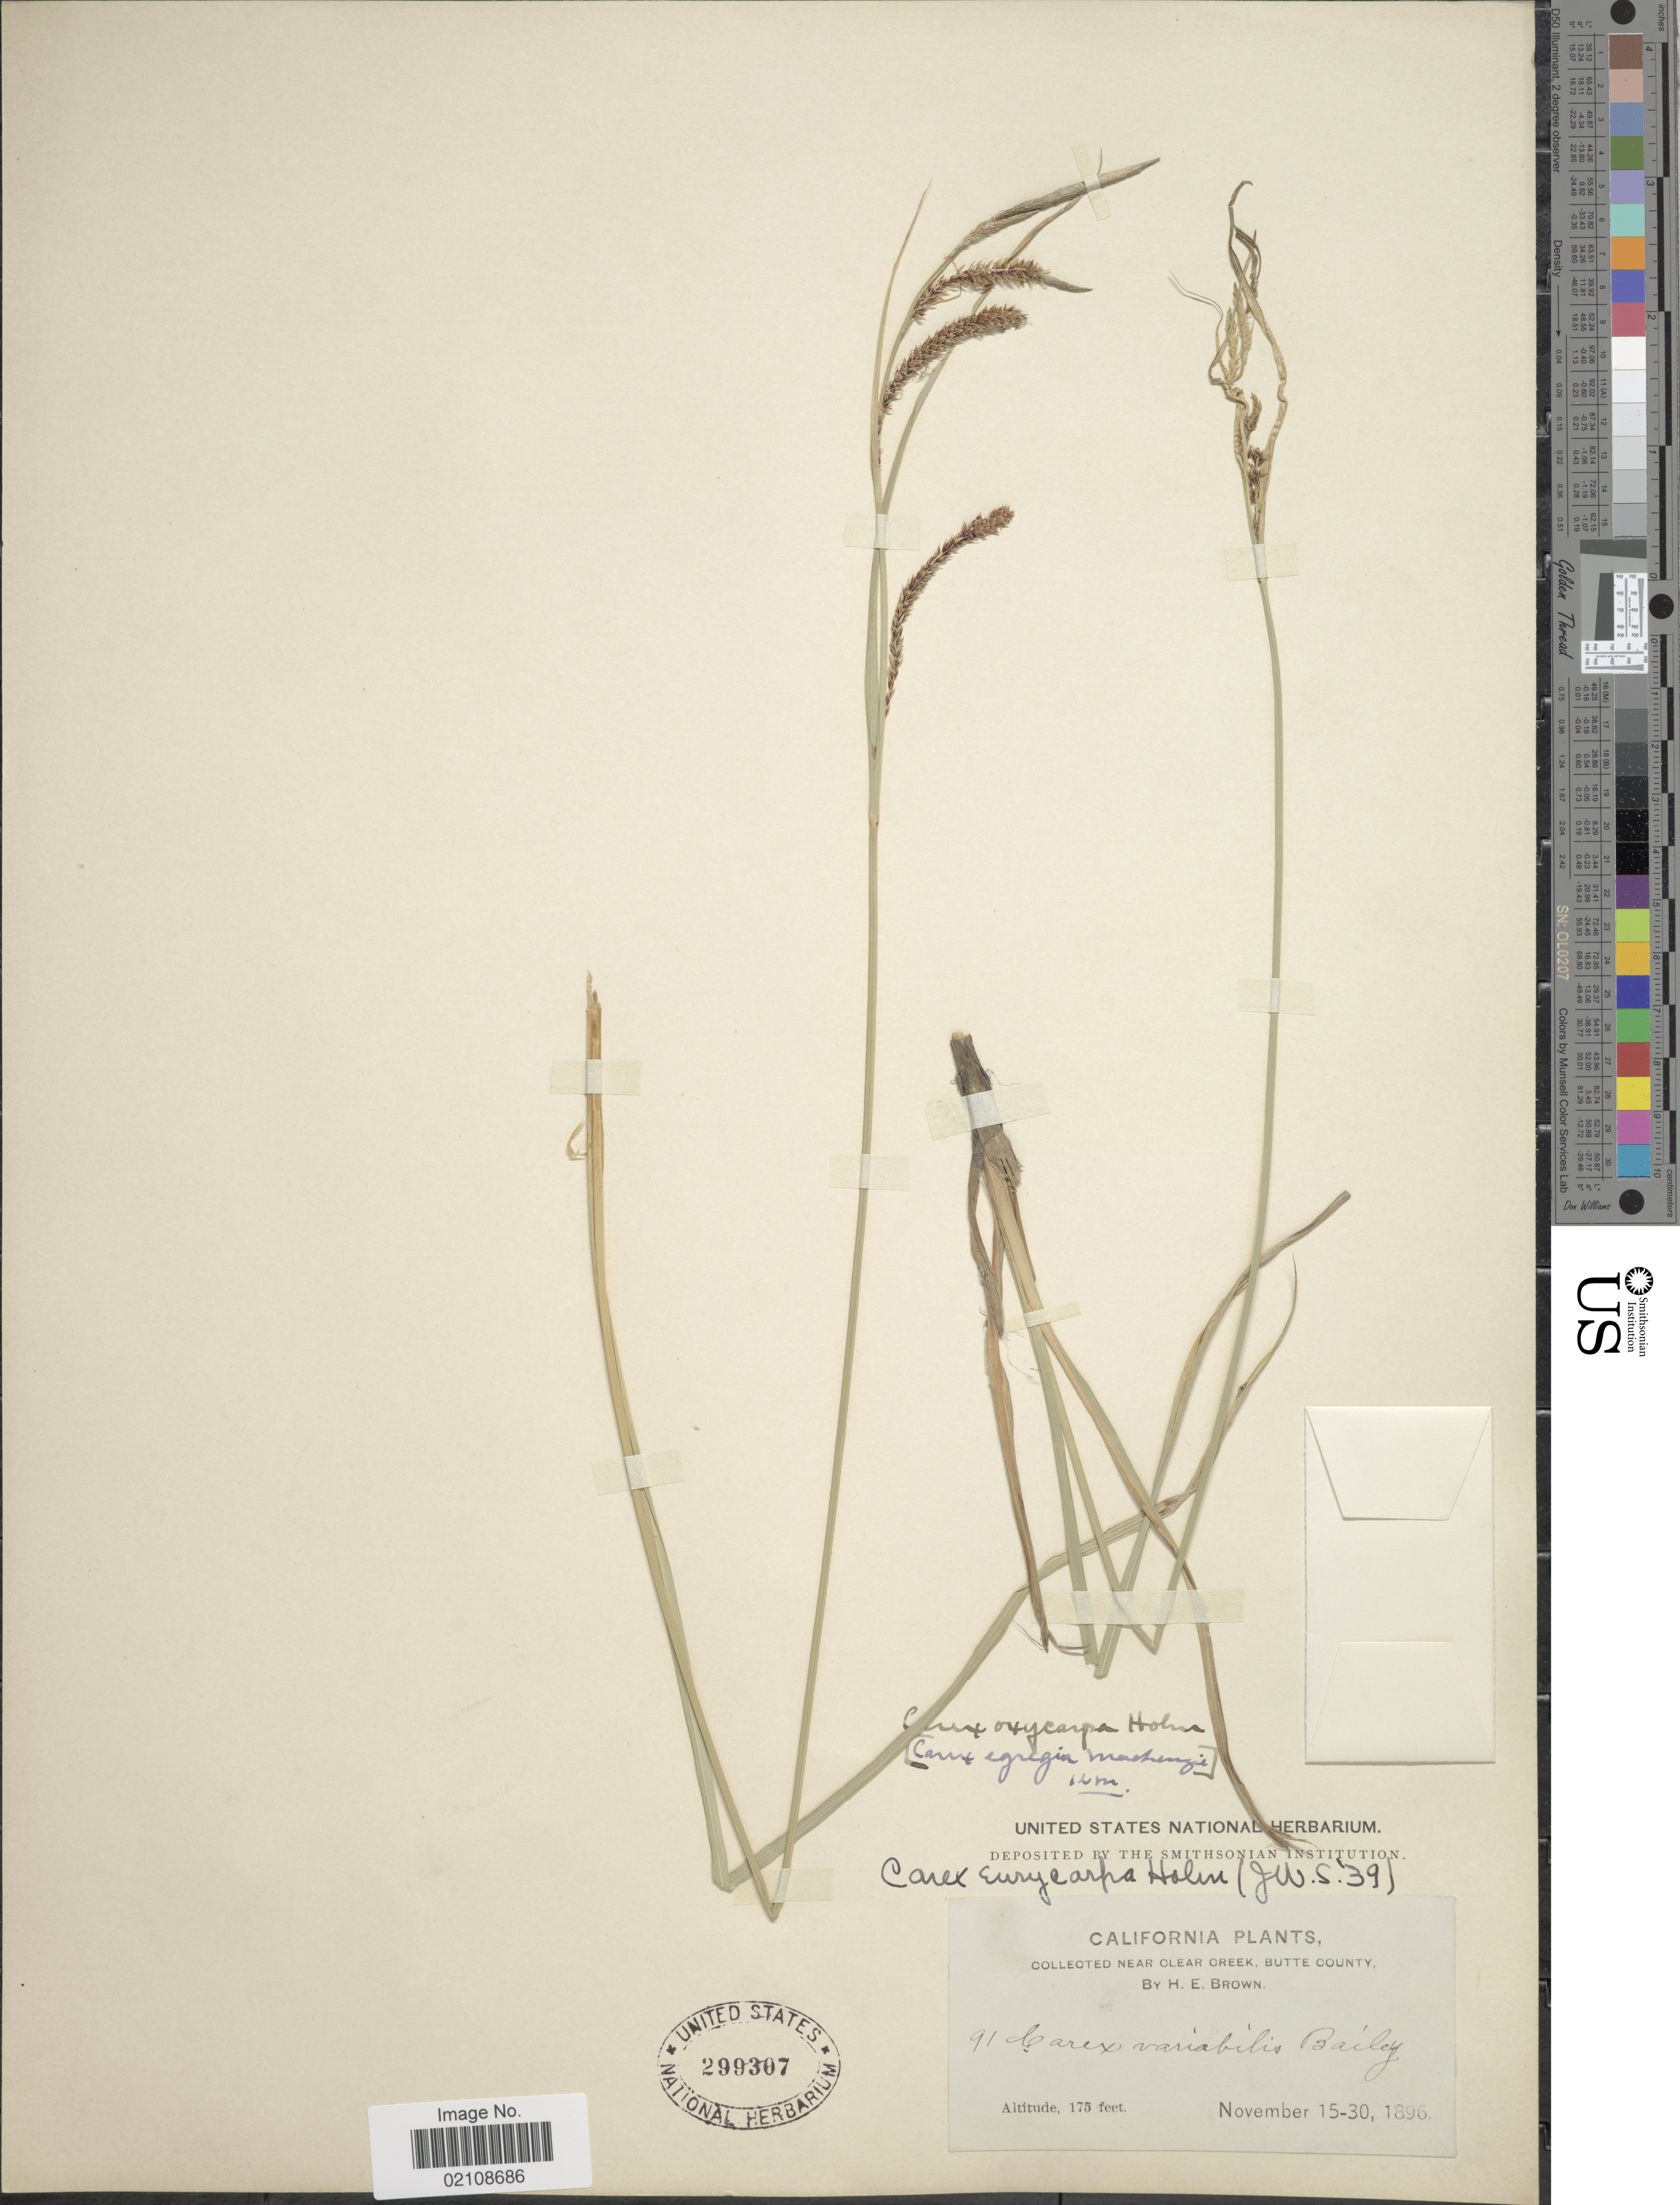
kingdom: Plantae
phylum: Tracheophyta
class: Liliopsida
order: Poales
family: Cyperaceae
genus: Carex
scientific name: Carex angustata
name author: Boott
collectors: H. E. Brown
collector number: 91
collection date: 1896-11-15/1896-11-30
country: United States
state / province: California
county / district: Butte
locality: Near Clear Creek, Butte County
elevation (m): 53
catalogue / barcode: US 299307